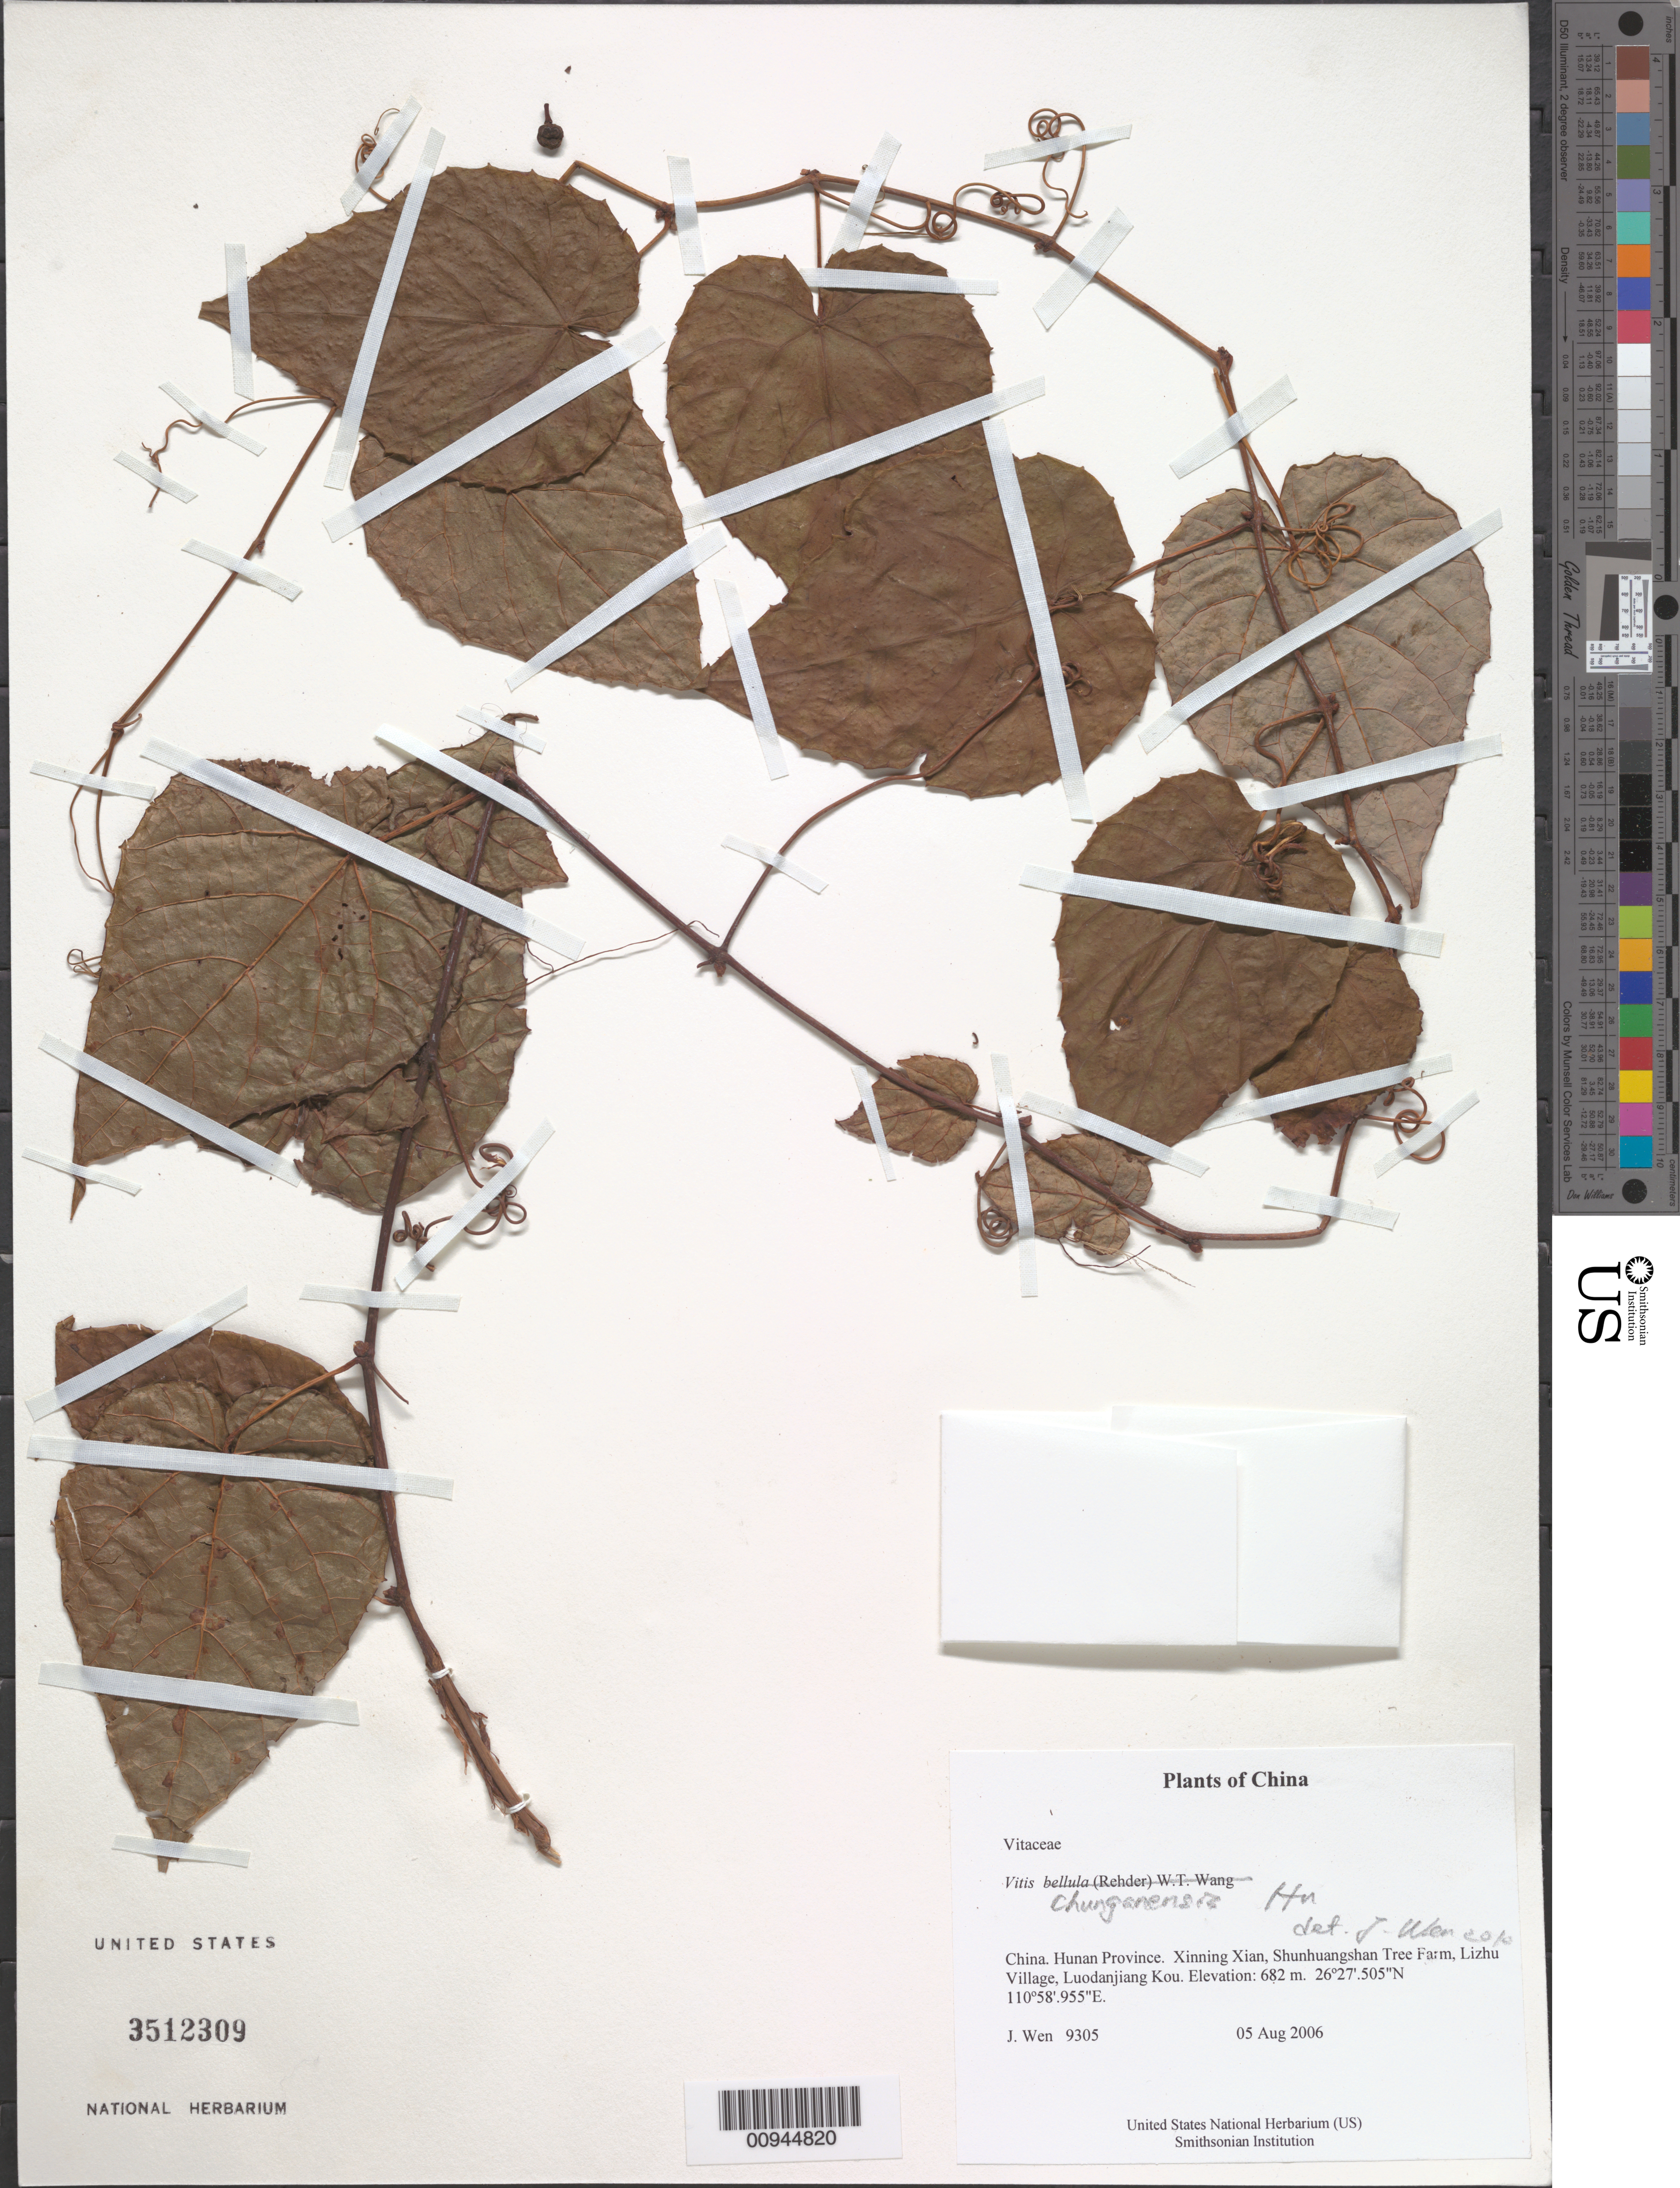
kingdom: Plantae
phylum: Tracheophyta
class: Magnoliopsida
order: Vitales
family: Vitaceae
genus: Vitis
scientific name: Vitis chunganensis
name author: Hu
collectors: J. Wen & S. Wu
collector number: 9305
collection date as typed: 05 Aug 2006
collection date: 2006-08-05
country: China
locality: Hunan Province. Xinning Xian, Shunhuangshan Tree Farm, Lizhu Village, Luodanjiang Kou.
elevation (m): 682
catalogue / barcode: US 3512309